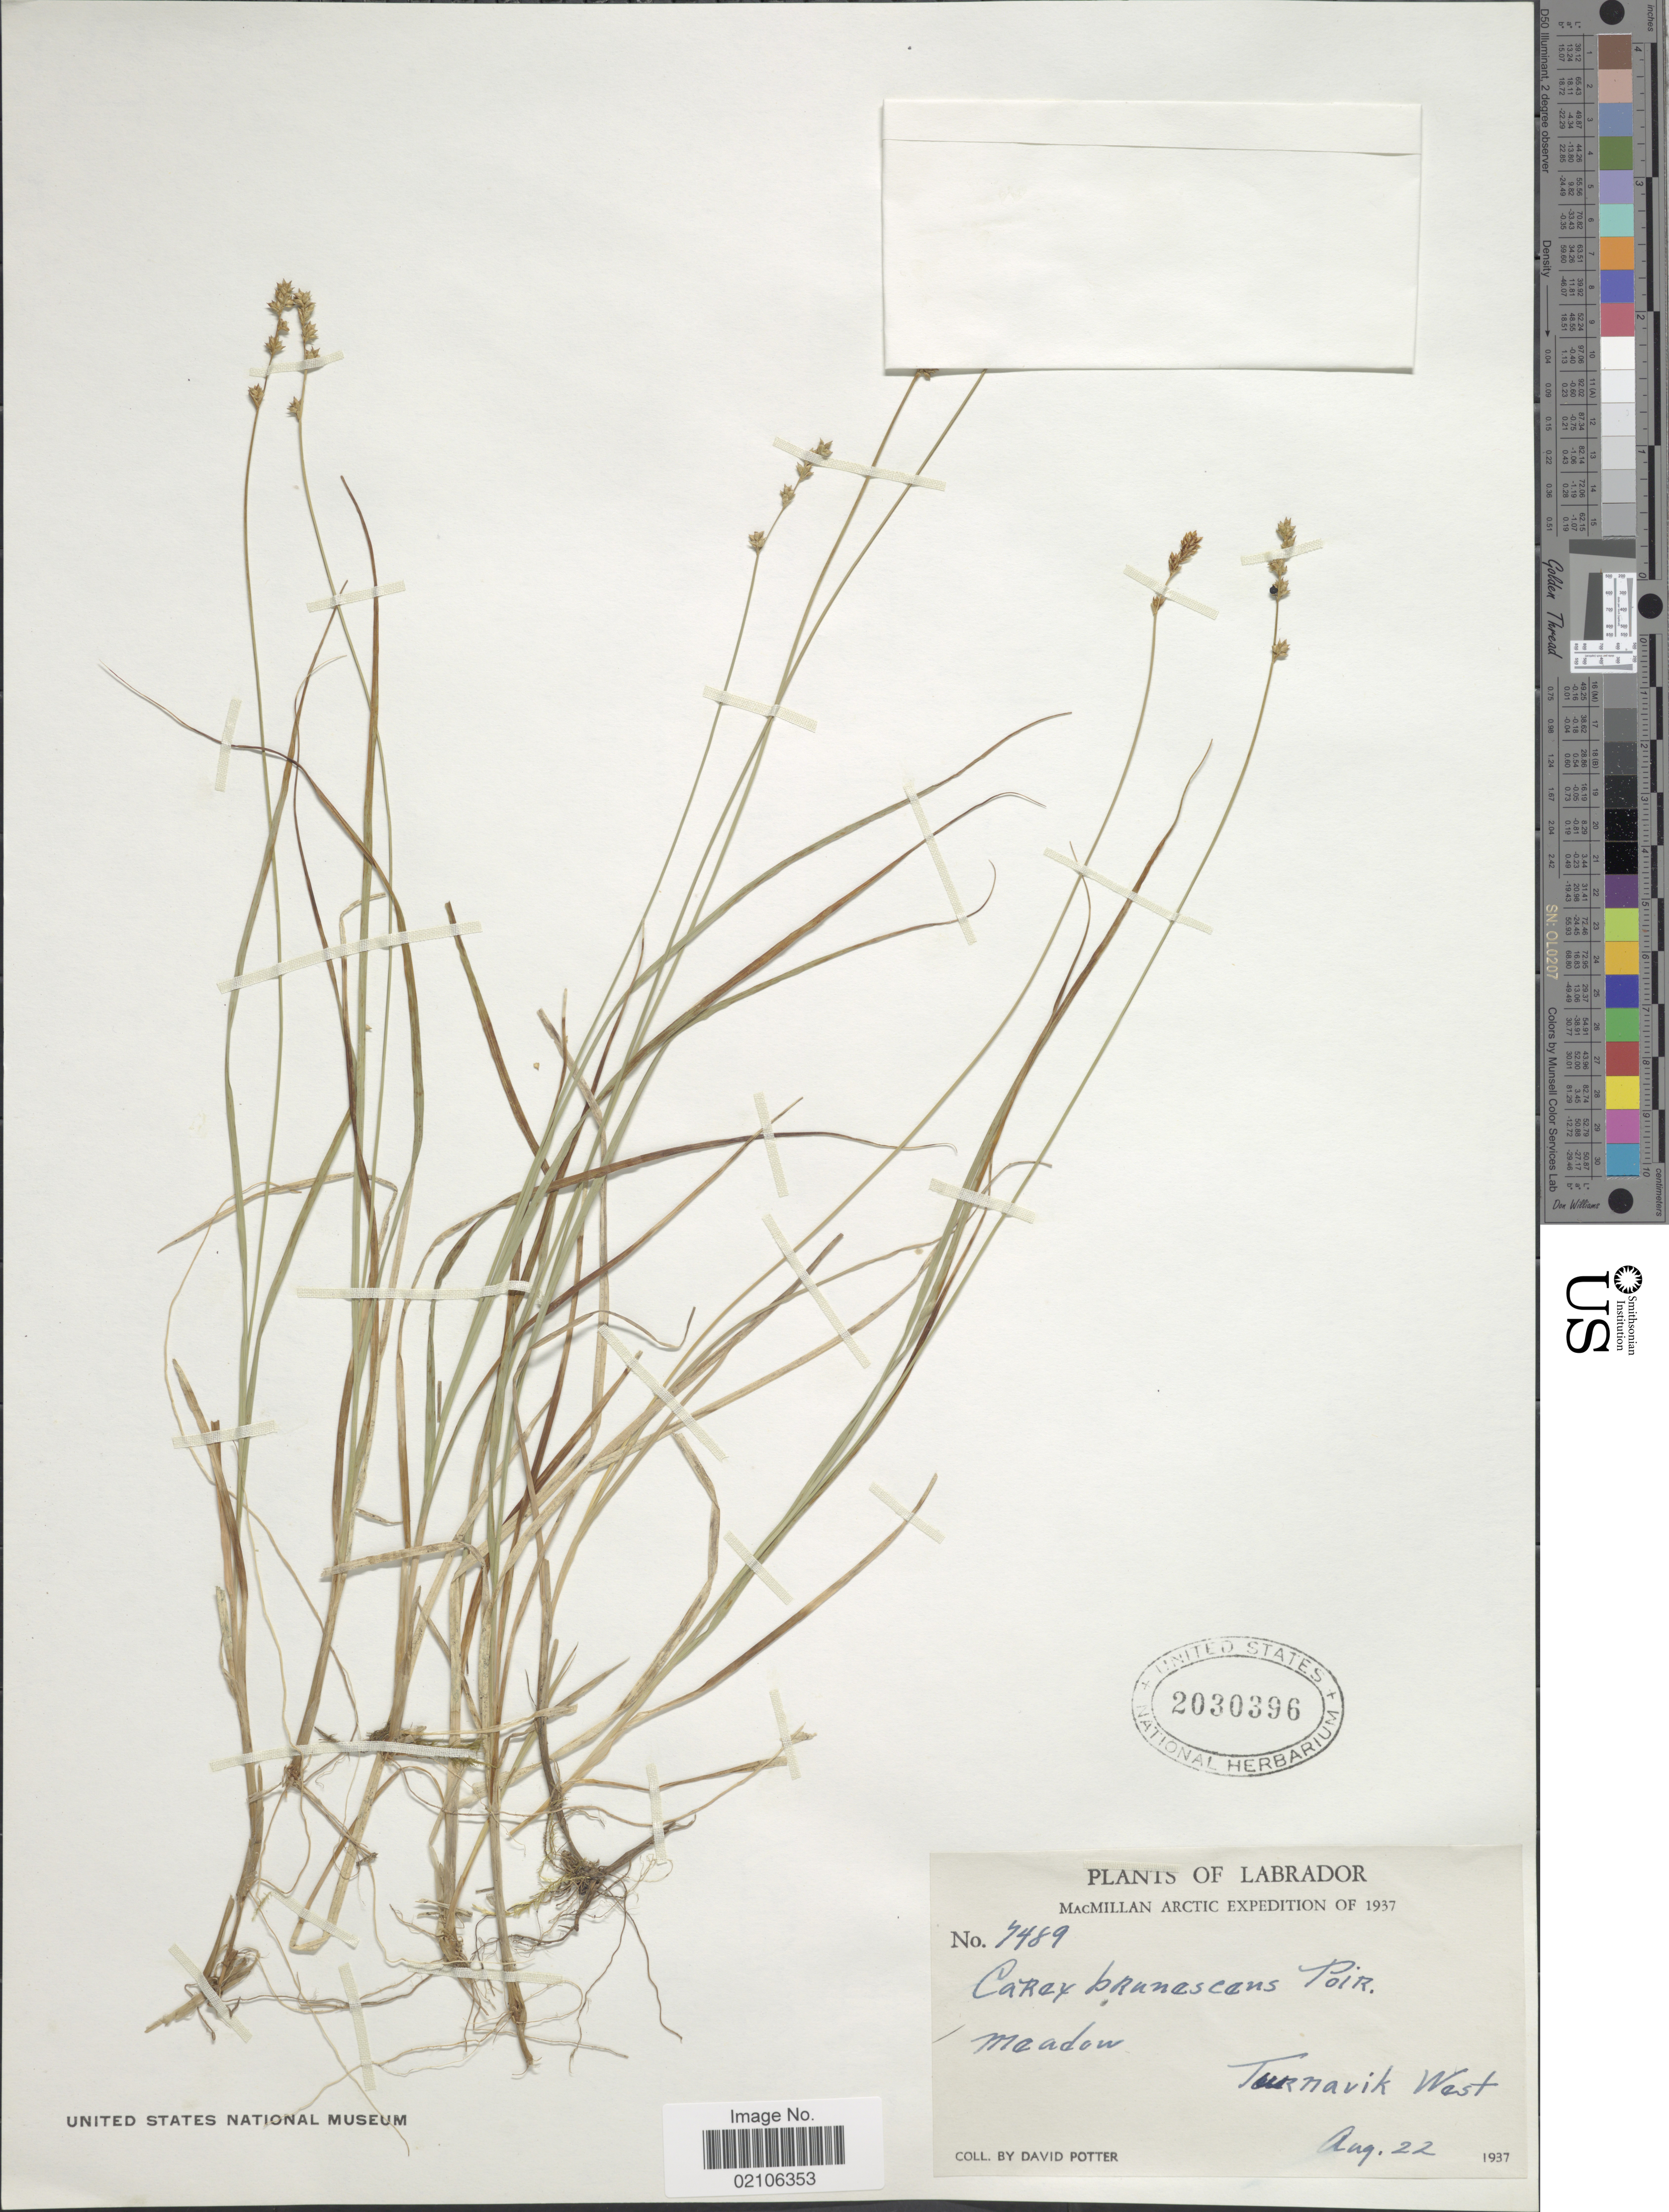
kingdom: Plantae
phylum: Tracheophyta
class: Liliopsida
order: Poales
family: Cyperaceae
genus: Carex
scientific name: Carex brunnescens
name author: (Pers.) Poir.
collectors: D. Potter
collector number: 7489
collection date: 1937-08-22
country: Canada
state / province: Newfoundland and Labrador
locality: Meadow, Turnavik West, Labrador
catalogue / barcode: US 2030396